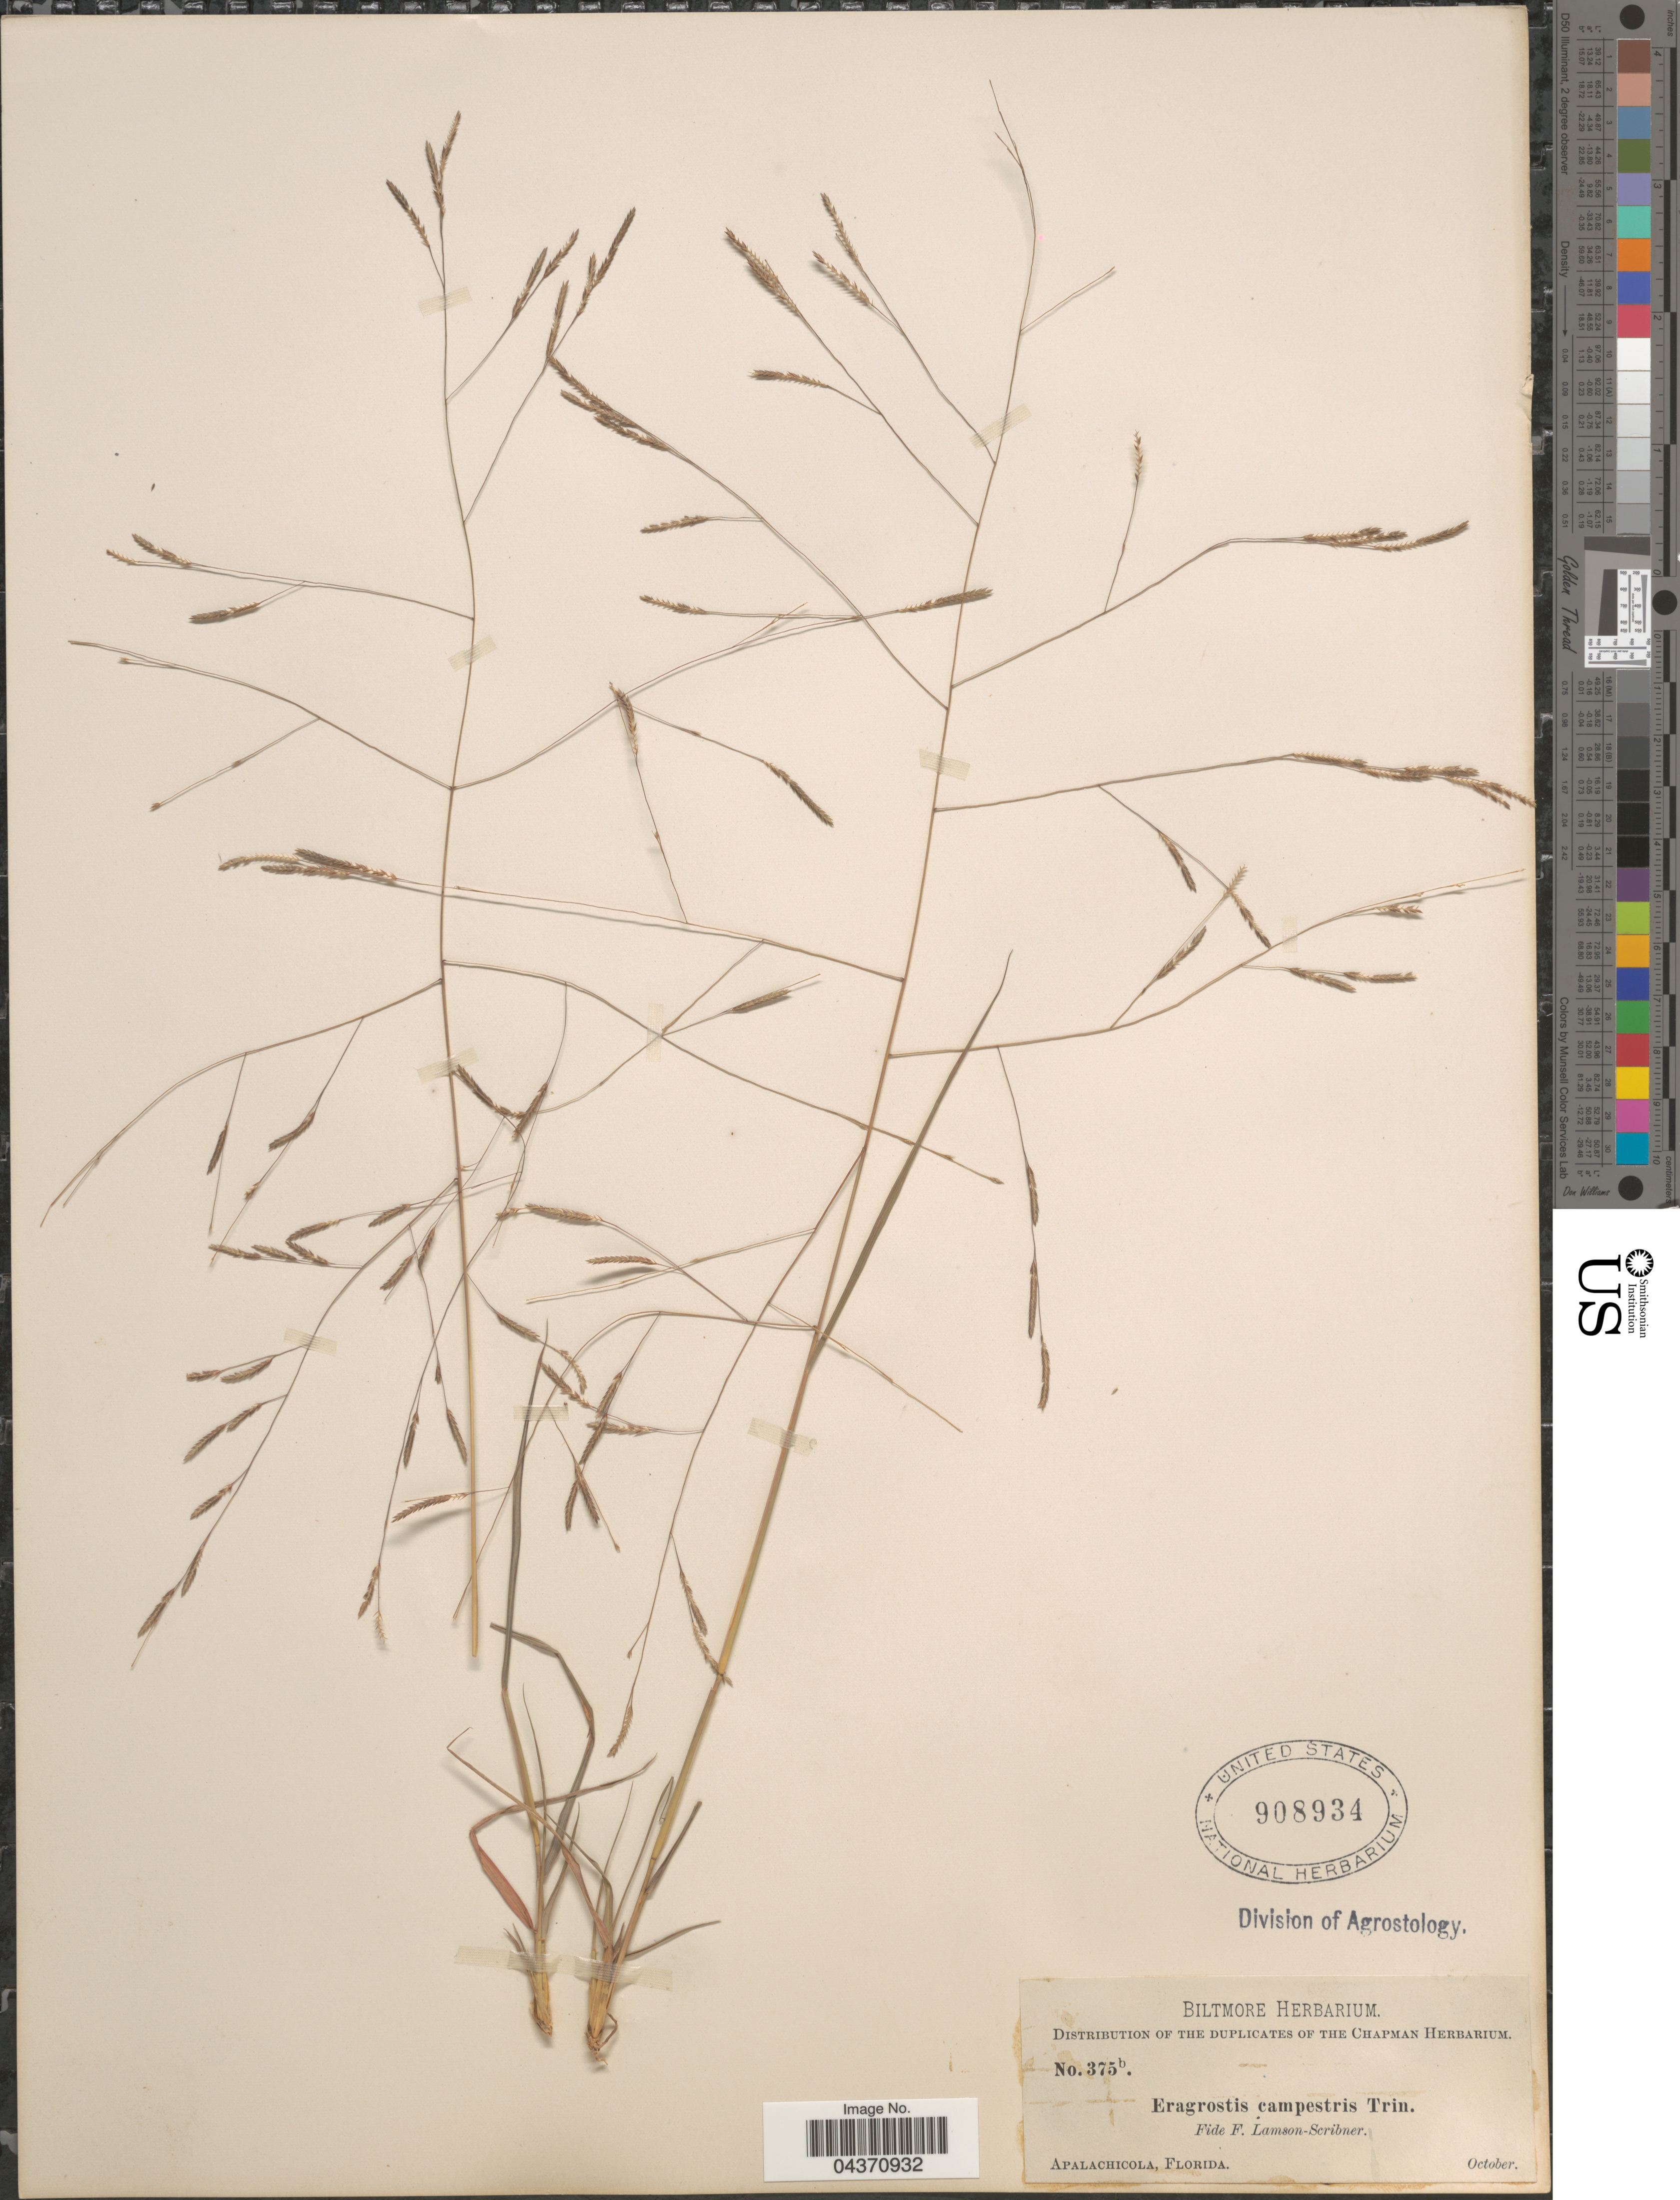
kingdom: Plantae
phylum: Tracheophyta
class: Liliopsida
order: Poales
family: Poaceae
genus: Eragrostis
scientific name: Eragrostis refracta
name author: (Muhl.) Scribn.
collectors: ex herb. Biltmore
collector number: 375b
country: United States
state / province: Florida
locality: Apalachicola.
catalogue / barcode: US 908934